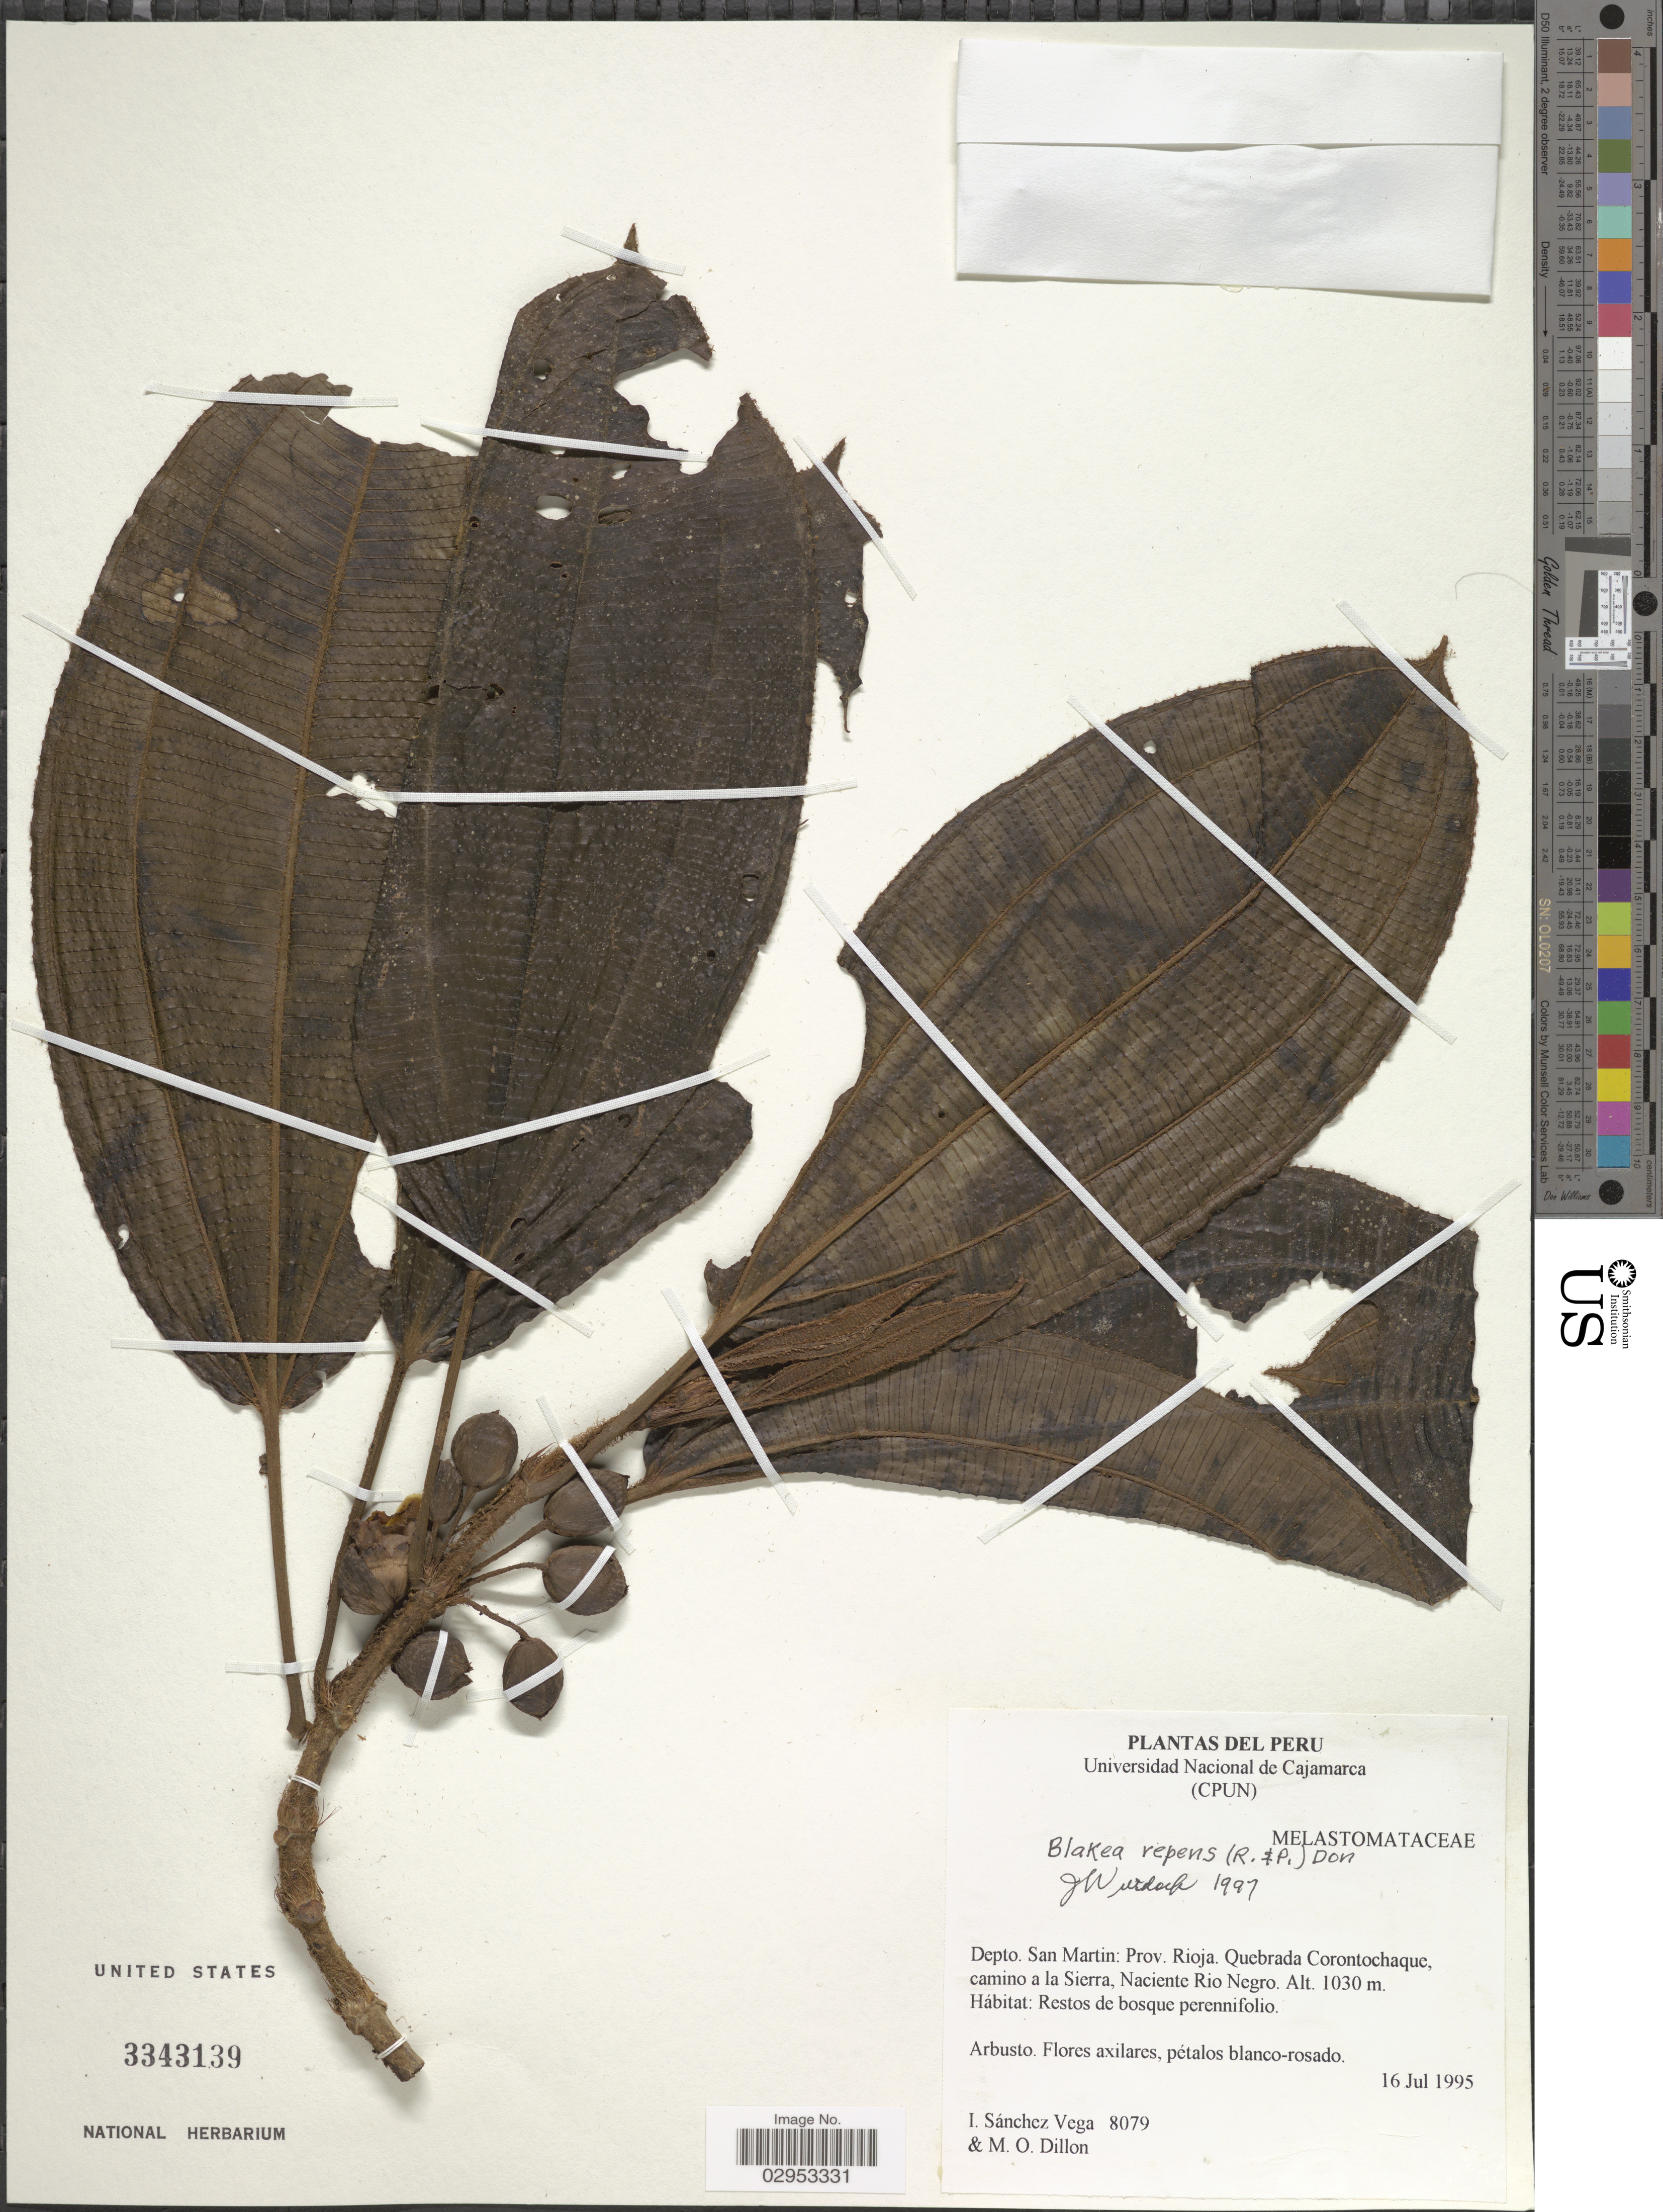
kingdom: Plantae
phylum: Tracheophyta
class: Magnoliopsida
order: Myrtales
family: Melastomataceae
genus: Blakea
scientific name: Blakea repens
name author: (Ruiz & Pav.) D. Don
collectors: I. Sánchez Vega & M. O. Dillon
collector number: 8079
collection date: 1995-07-16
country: Peru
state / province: San Martín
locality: Depto. San Martin: Prov. Rioja. Quebrada Corontochaque, camino a la Sierra, Naciente Rio Negro.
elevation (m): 1030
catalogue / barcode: US 3343139